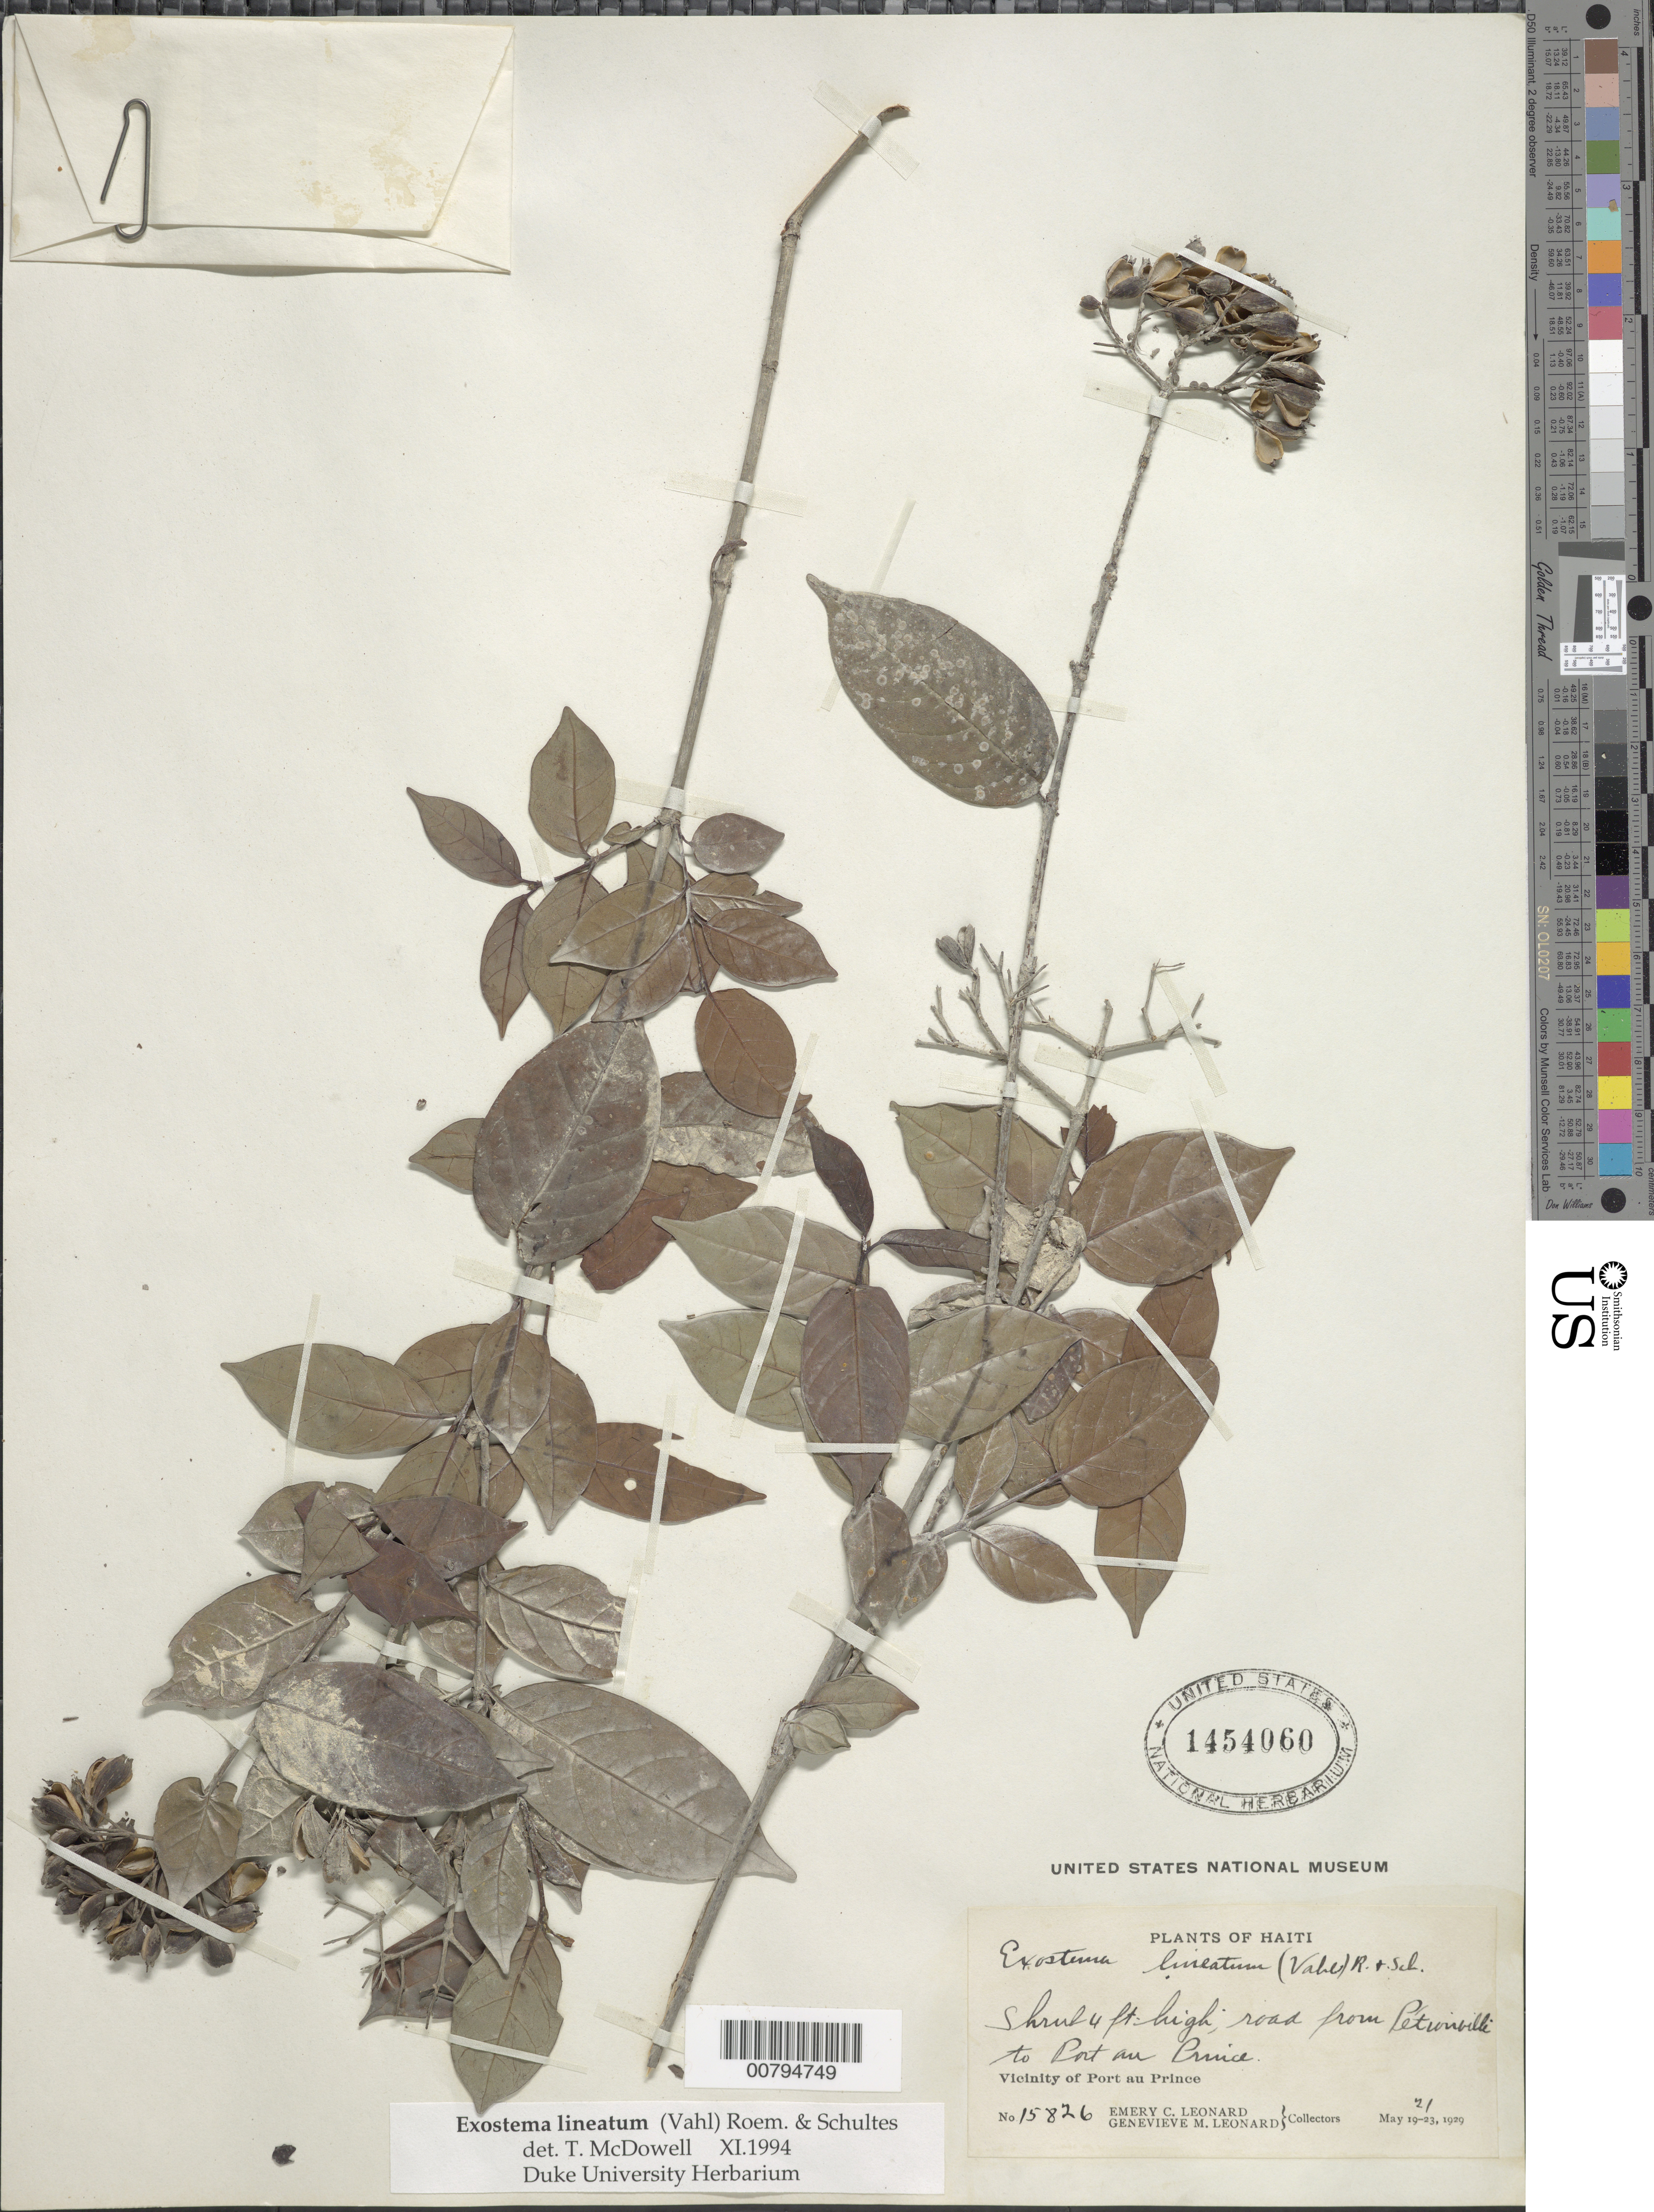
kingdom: Plantae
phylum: Tracheophyta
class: Magnoliopsida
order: Gentianales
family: Rubiaceae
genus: Exostema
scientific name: Exostema lineatum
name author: (Vahl) Roem. & Schult.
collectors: E. C. Leonard & G. M. Leonard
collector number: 15826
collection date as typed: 21 May 1929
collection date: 1929-05-21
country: Haiti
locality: Road from Perwinville (sp?) to Port au Prince.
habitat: Along road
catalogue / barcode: US 1454060